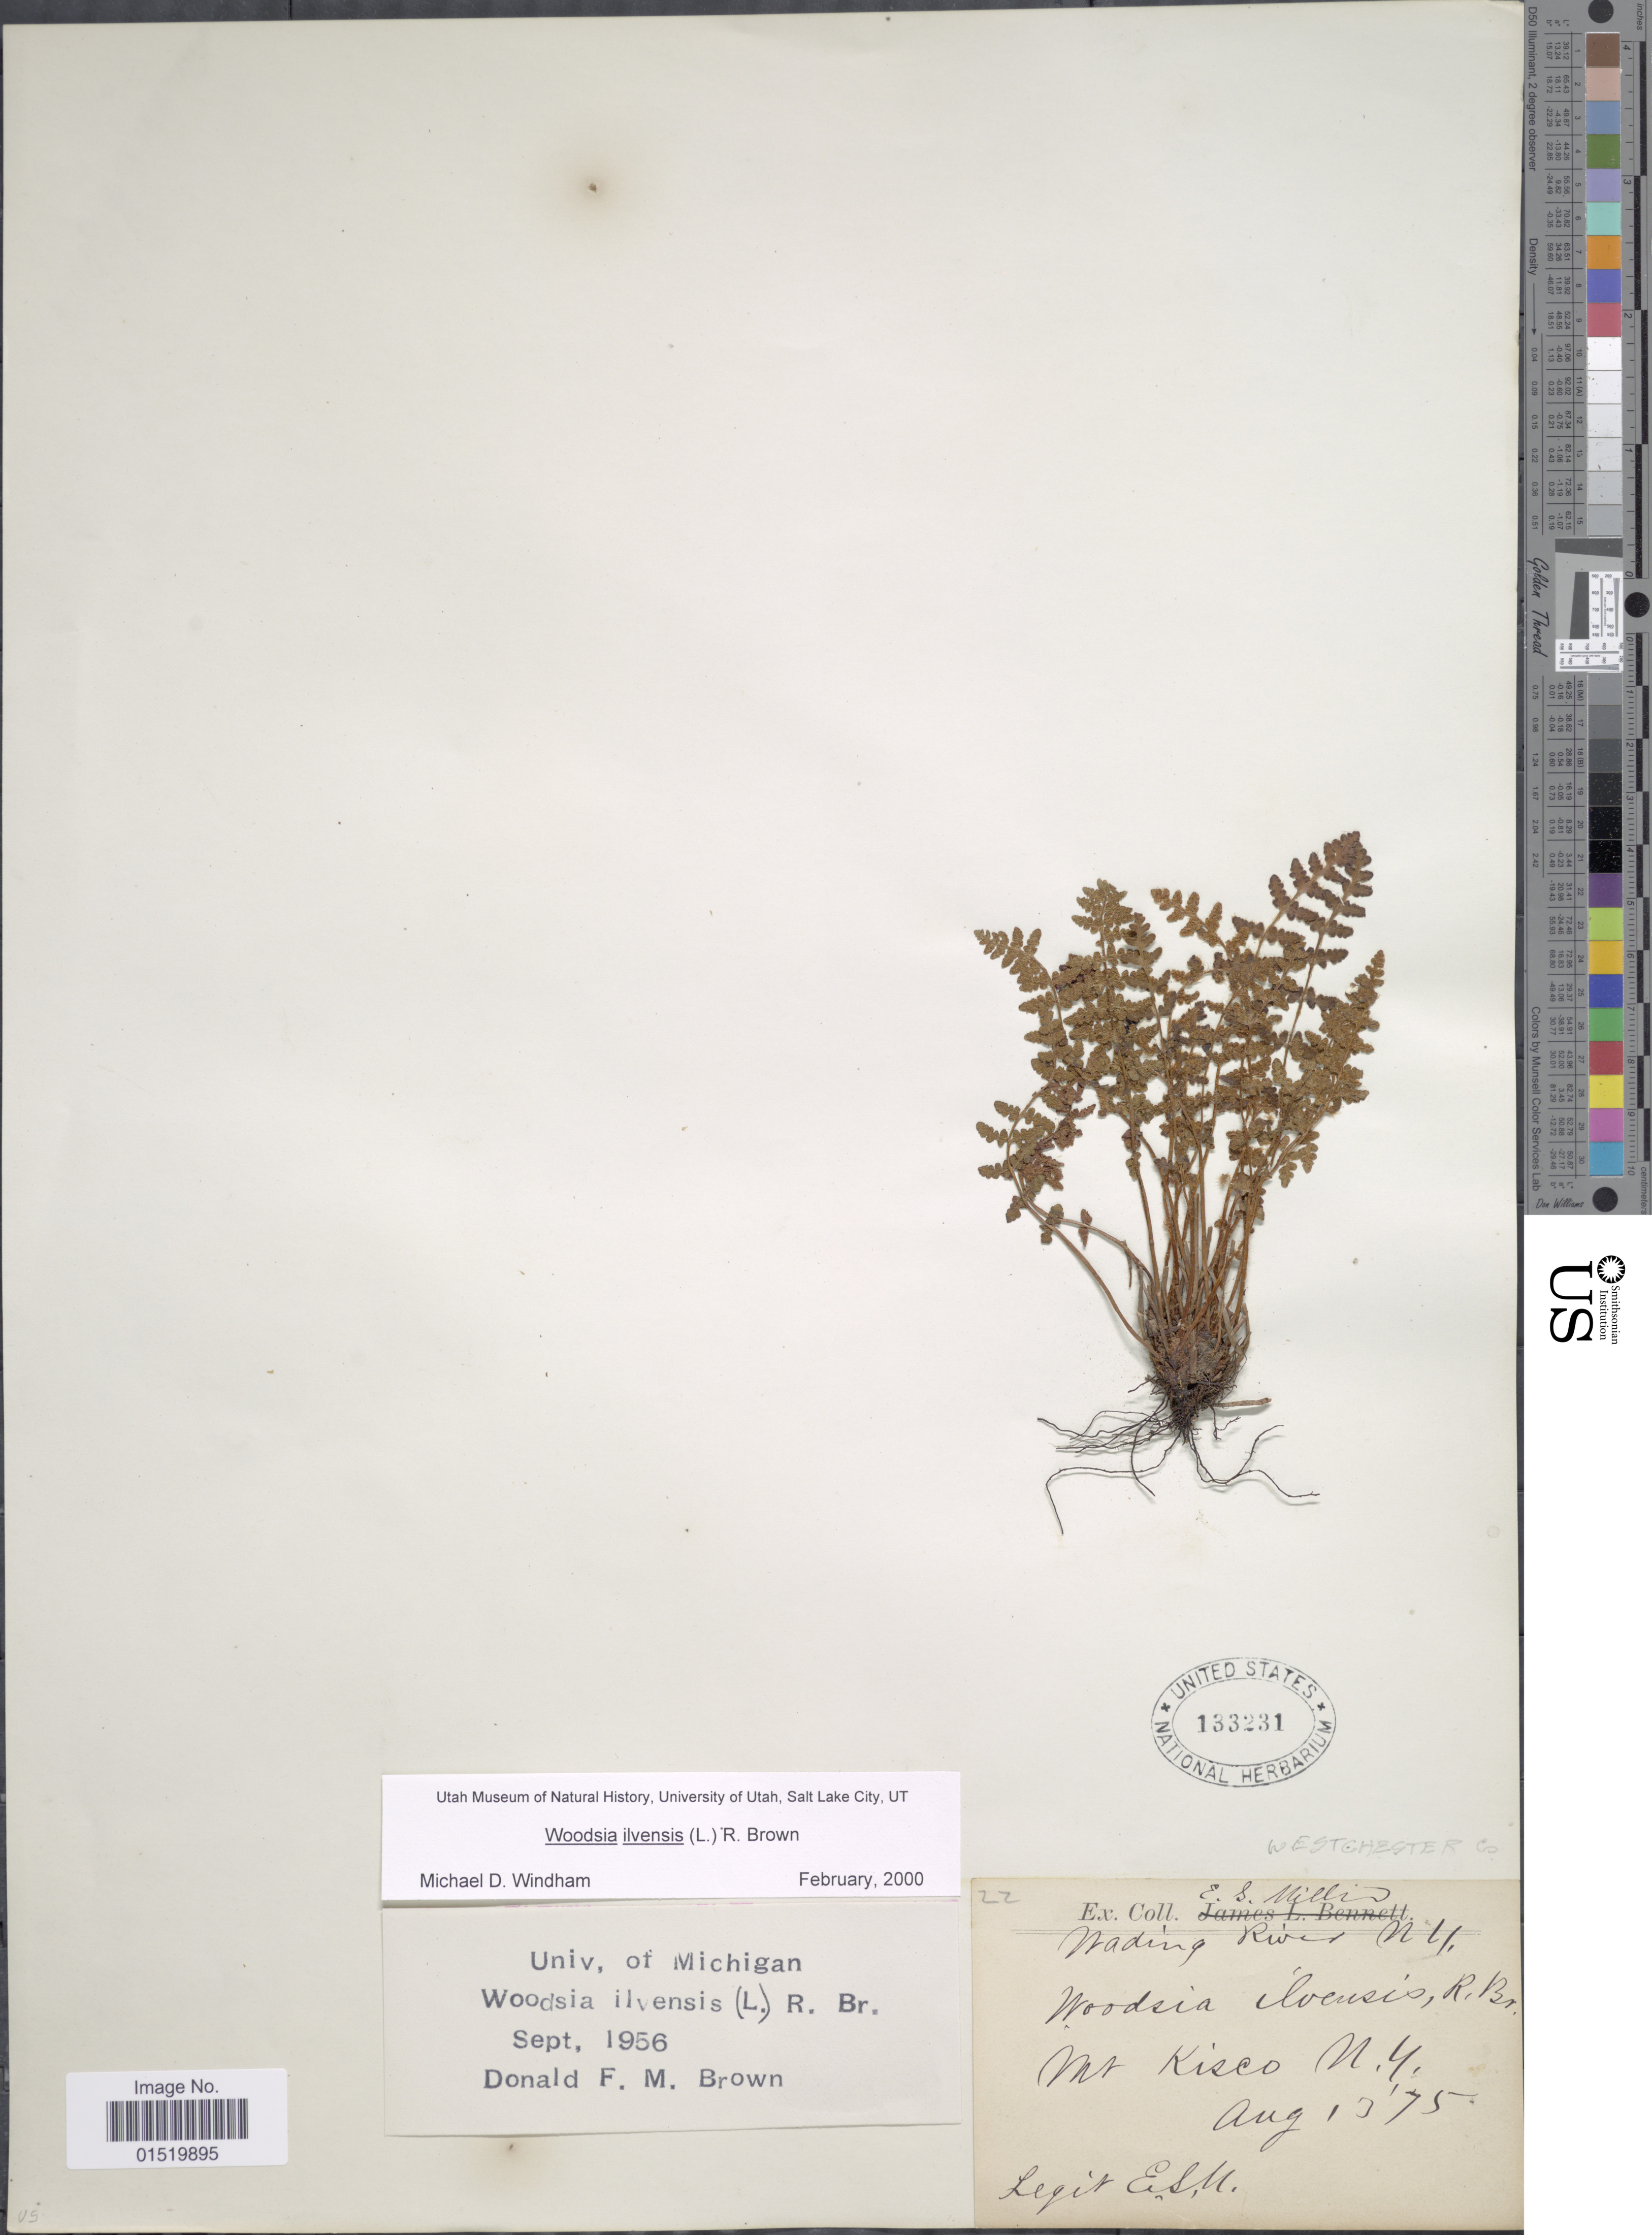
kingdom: Plantae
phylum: Tracheophyta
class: Polypodiopsida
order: Polypodiales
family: Woodsiaceae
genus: Woodsia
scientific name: Woodsia ilvensis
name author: (L.) R. Br.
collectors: E. S. Miller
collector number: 22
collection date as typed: Transcribed d/m/y: 13/8/75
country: United States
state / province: New York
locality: Mt Kisco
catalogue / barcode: US 133231